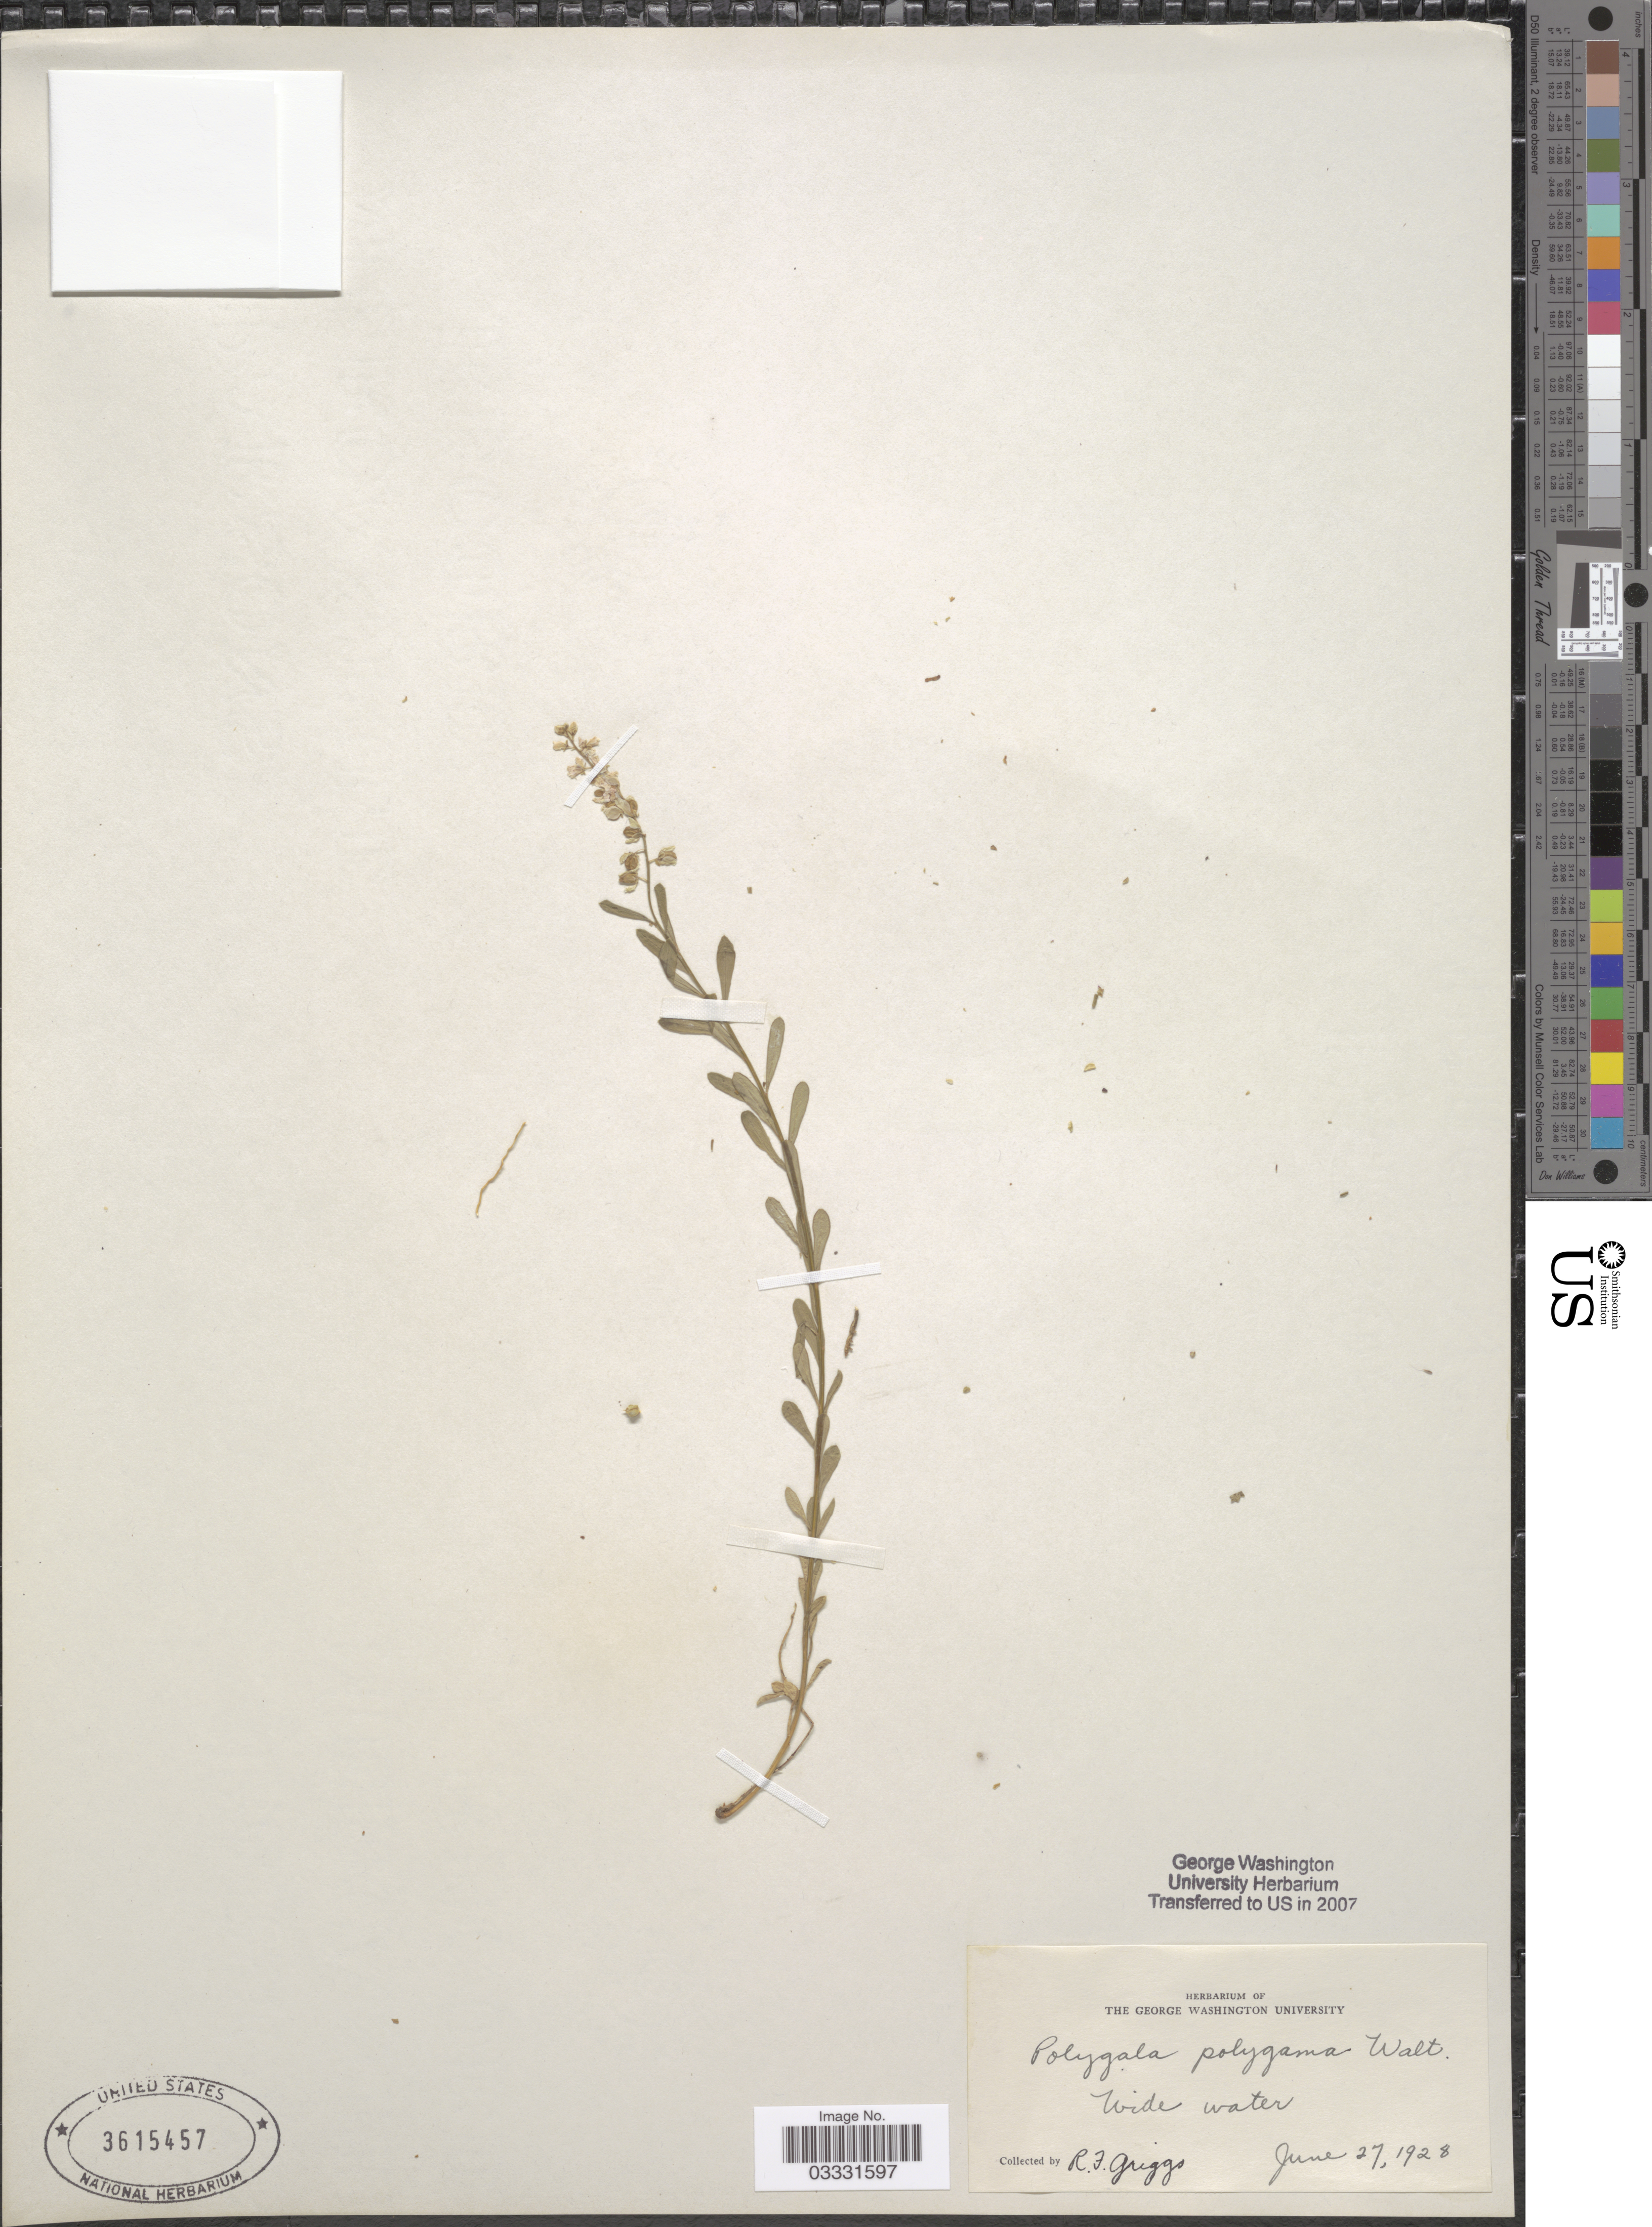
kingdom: Plantae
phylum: Tracheophyta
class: Magnoliopsida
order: Fabales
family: Polygalaceae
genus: Polygala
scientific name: Polygala polygama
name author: Walter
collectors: R. F. Griggs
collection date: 1928-06-27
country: United States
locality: Wide water.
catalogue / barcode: US 3615457